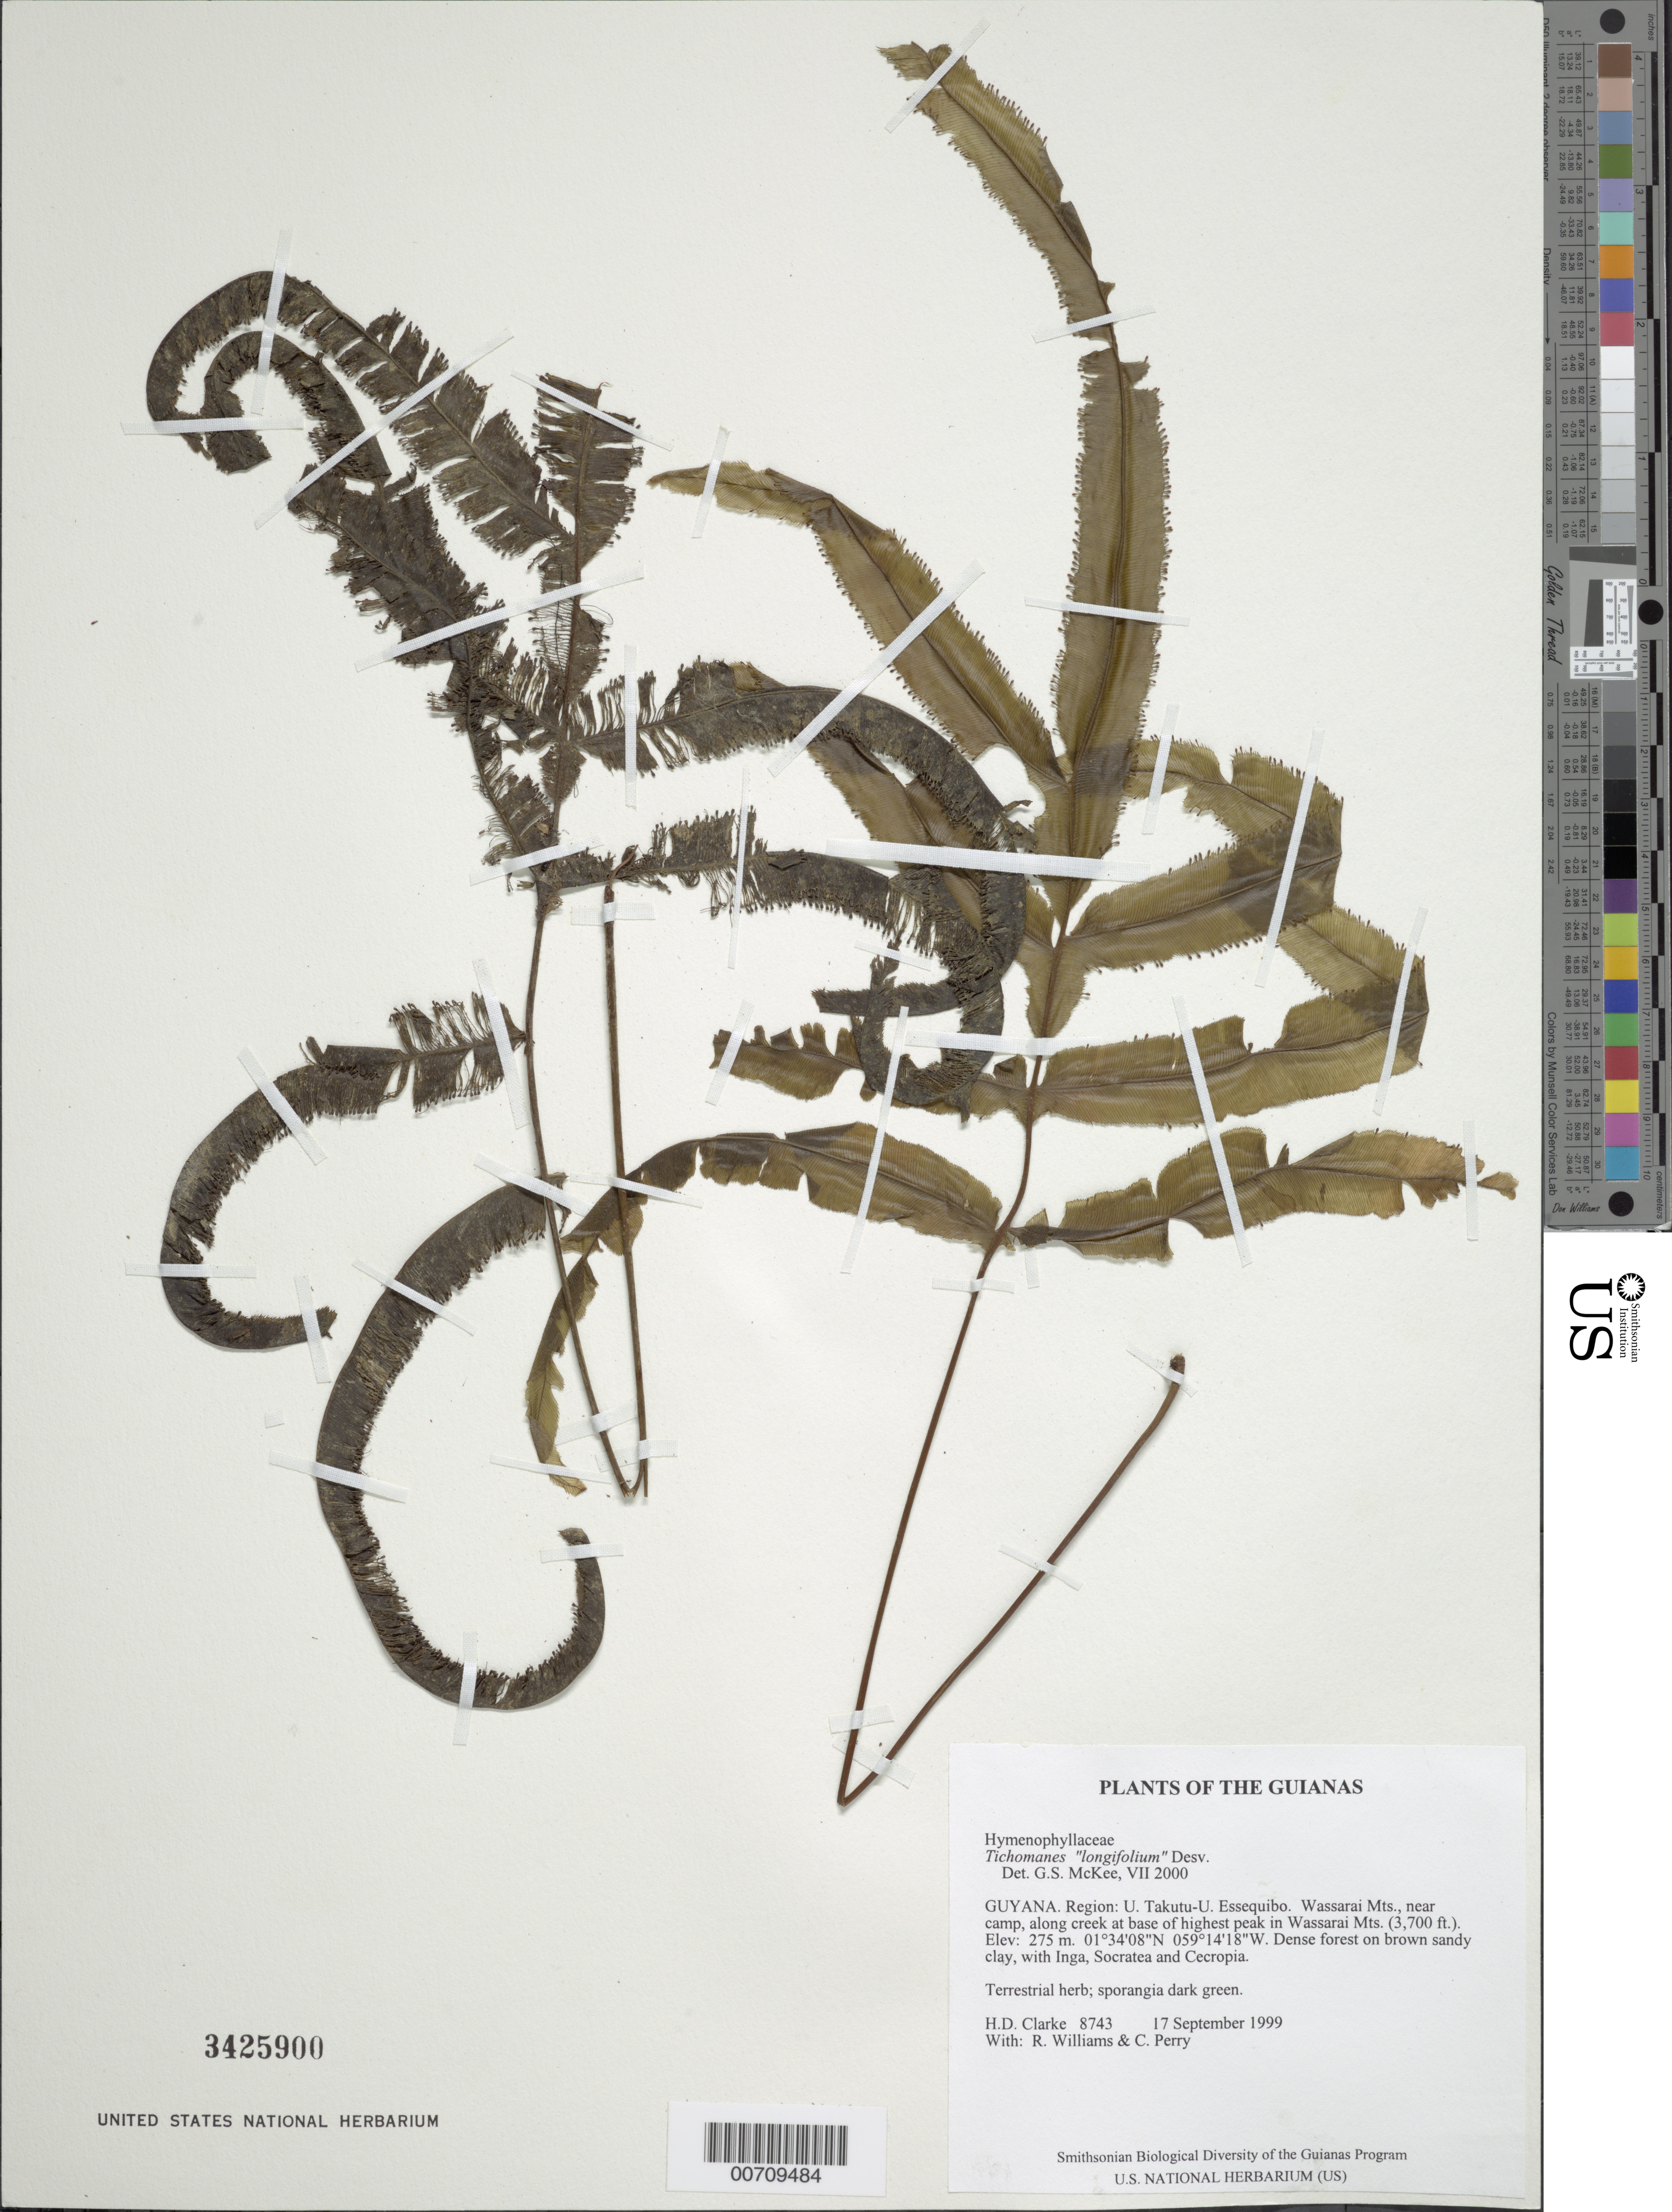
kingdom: Plantae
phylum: Tracheophyta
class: Polypodiopsida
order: Hymenophyllales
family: Hymenophyllaceae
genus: Trichomanes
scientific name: Trichomanes pinnatum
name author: Hedw.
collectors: H. D. Clarke, R. Williams & C. Perry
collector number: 8743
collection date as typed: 17 September 1999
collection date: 1999-09-17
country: Guyana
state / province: U. Takutu-U. Essequibo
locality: Wassarai Mts., near camp, along creek at base of highest peak in Wassarai Mts. (3,700 ft.)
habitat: Dense forest on brown sandy clay, with Inga, Socratea and Cecropia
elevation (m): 275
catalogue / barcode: US 3425900